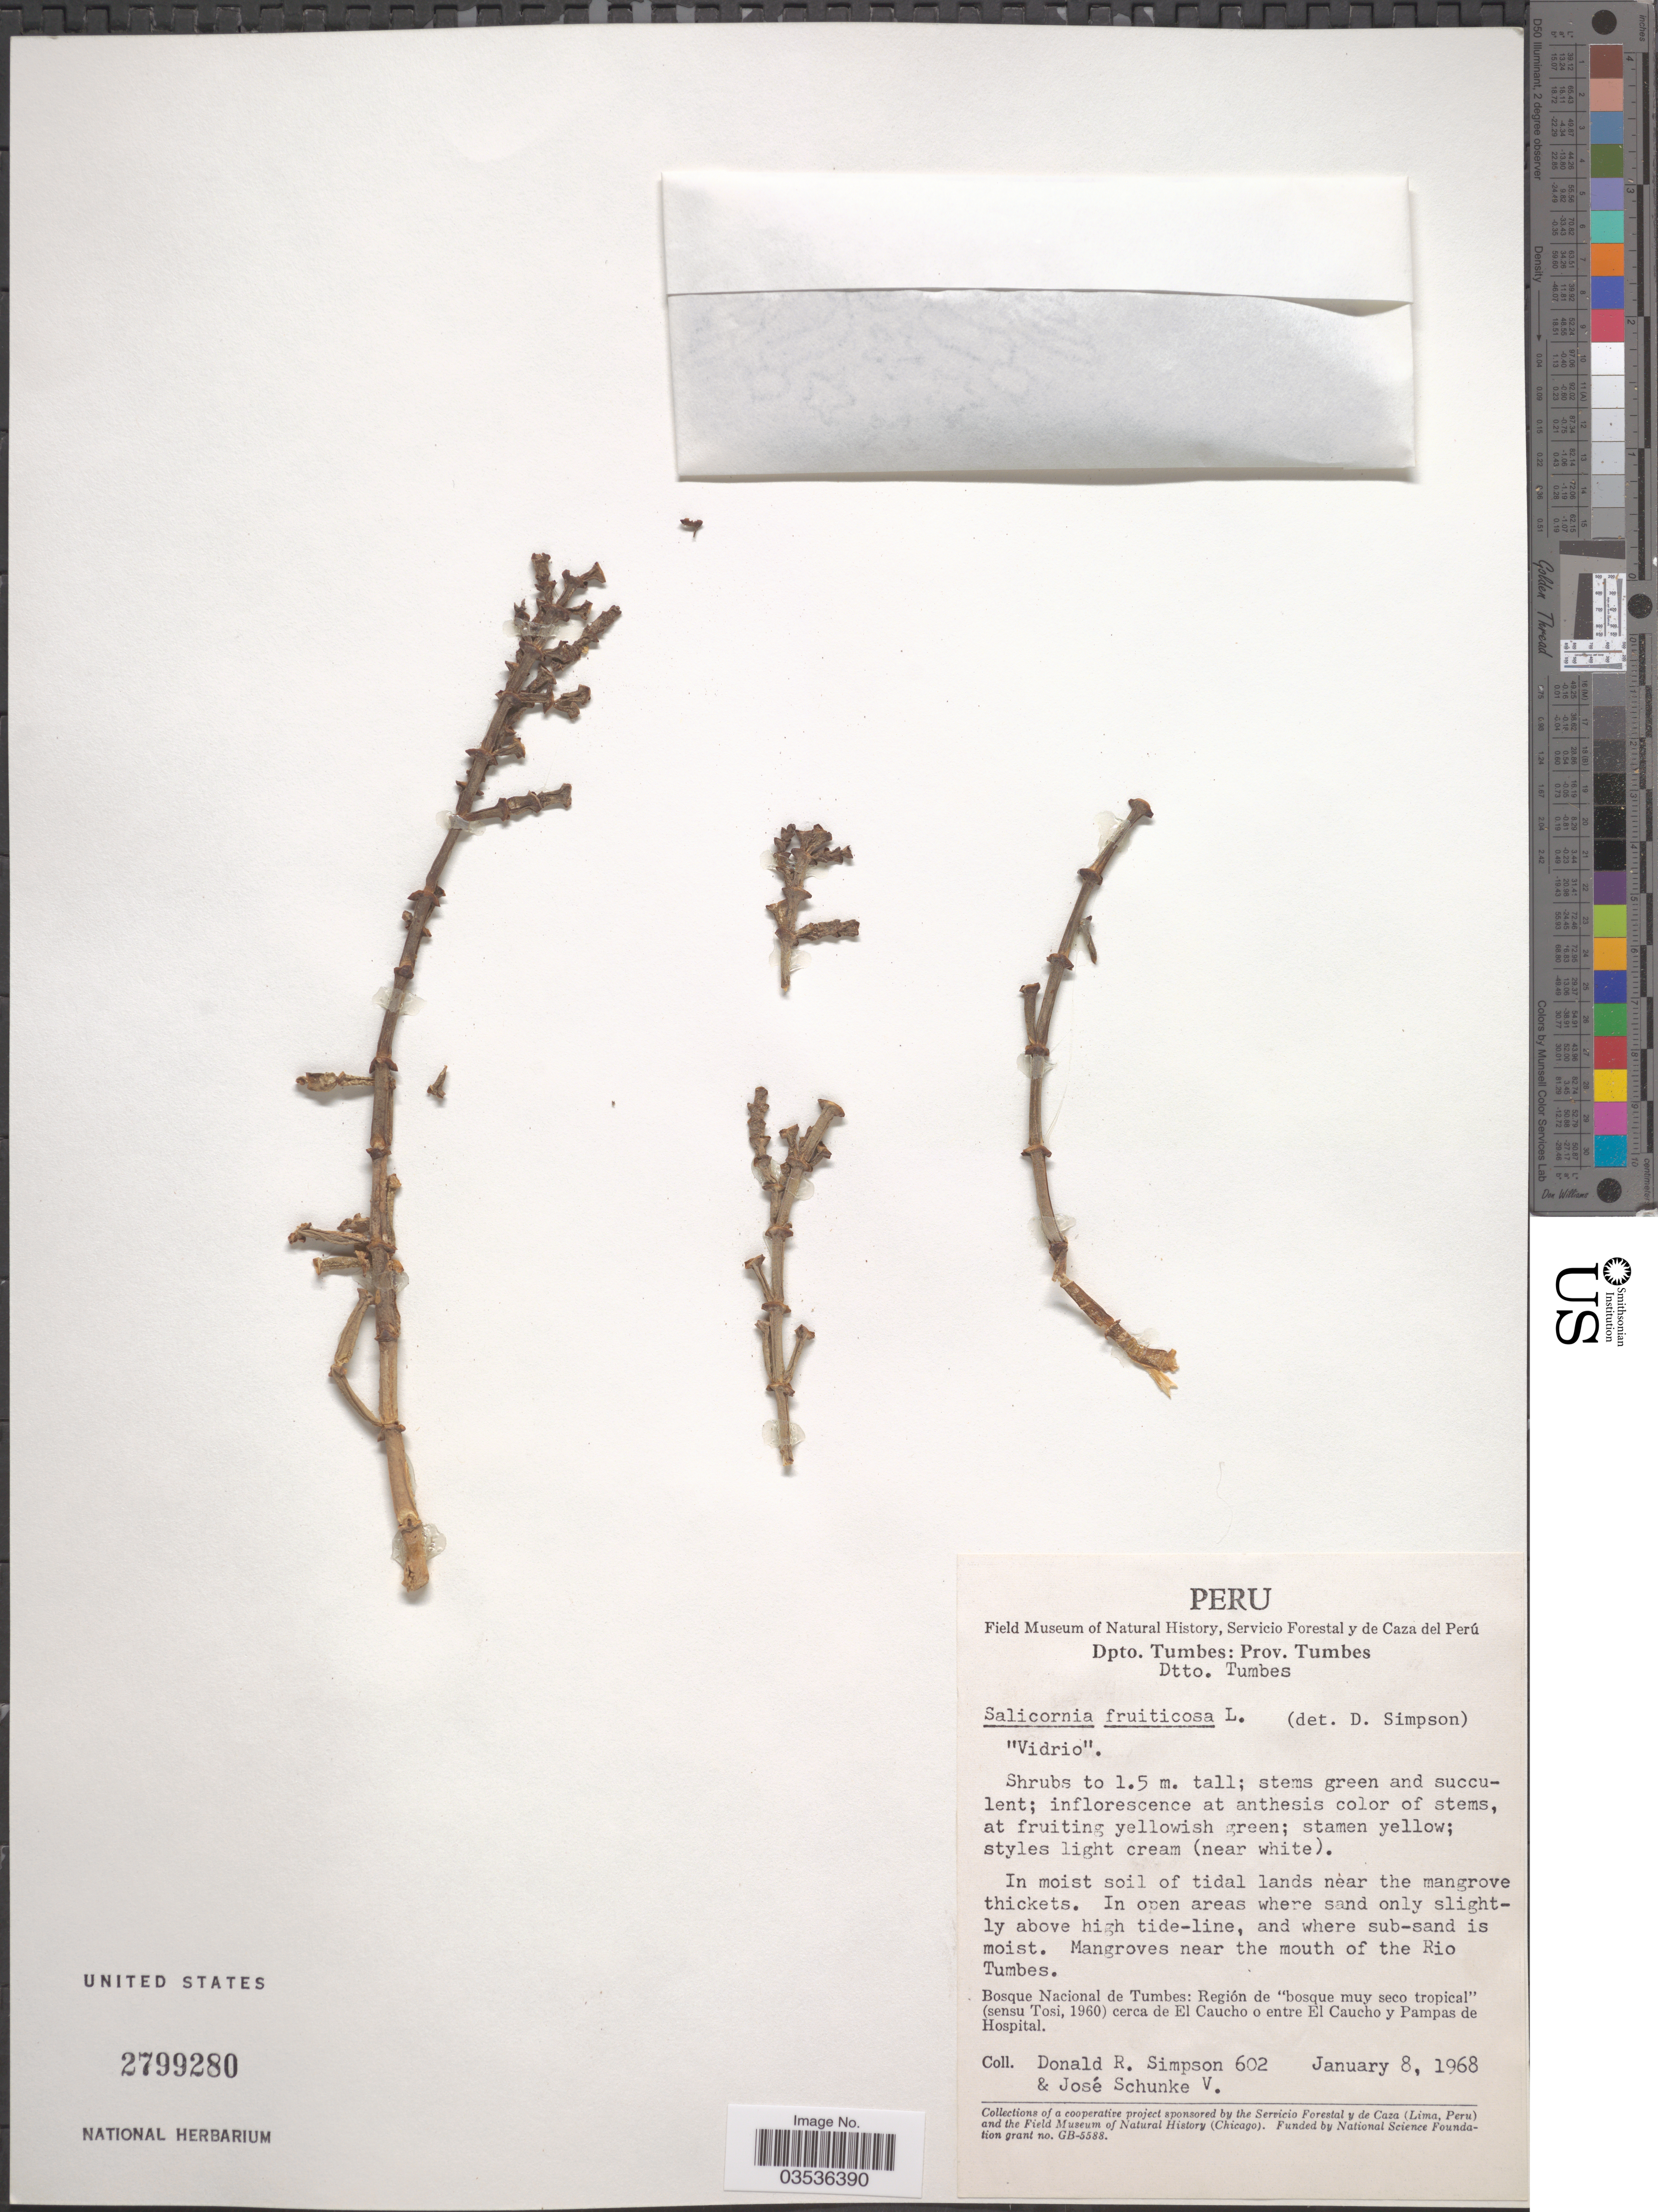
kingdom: Plantae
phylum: Tracheophyta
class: Magnoliopsida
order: Caryophyllales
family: Amaranthaceae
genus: Salicornia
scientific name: Salicornia fruticosa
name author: (L.) L.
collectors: D. R. Simpson & J. Schunke Vigo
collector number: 602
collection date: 1968-01-08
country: Peru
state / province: Tumbes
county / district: Tumbes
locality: Dpto. Tumbes: Prov. Tumbes. Dtto. Tumbes. Near the mouth of the Rio Tumbes. Bosque Nacional de Tumbes: Región de "bosque muy seco tropical" (sensu Tosi, 1960) cerca de El Caucho o entre El Caucho y Pampas de Hospital.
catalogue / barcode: US 2799280